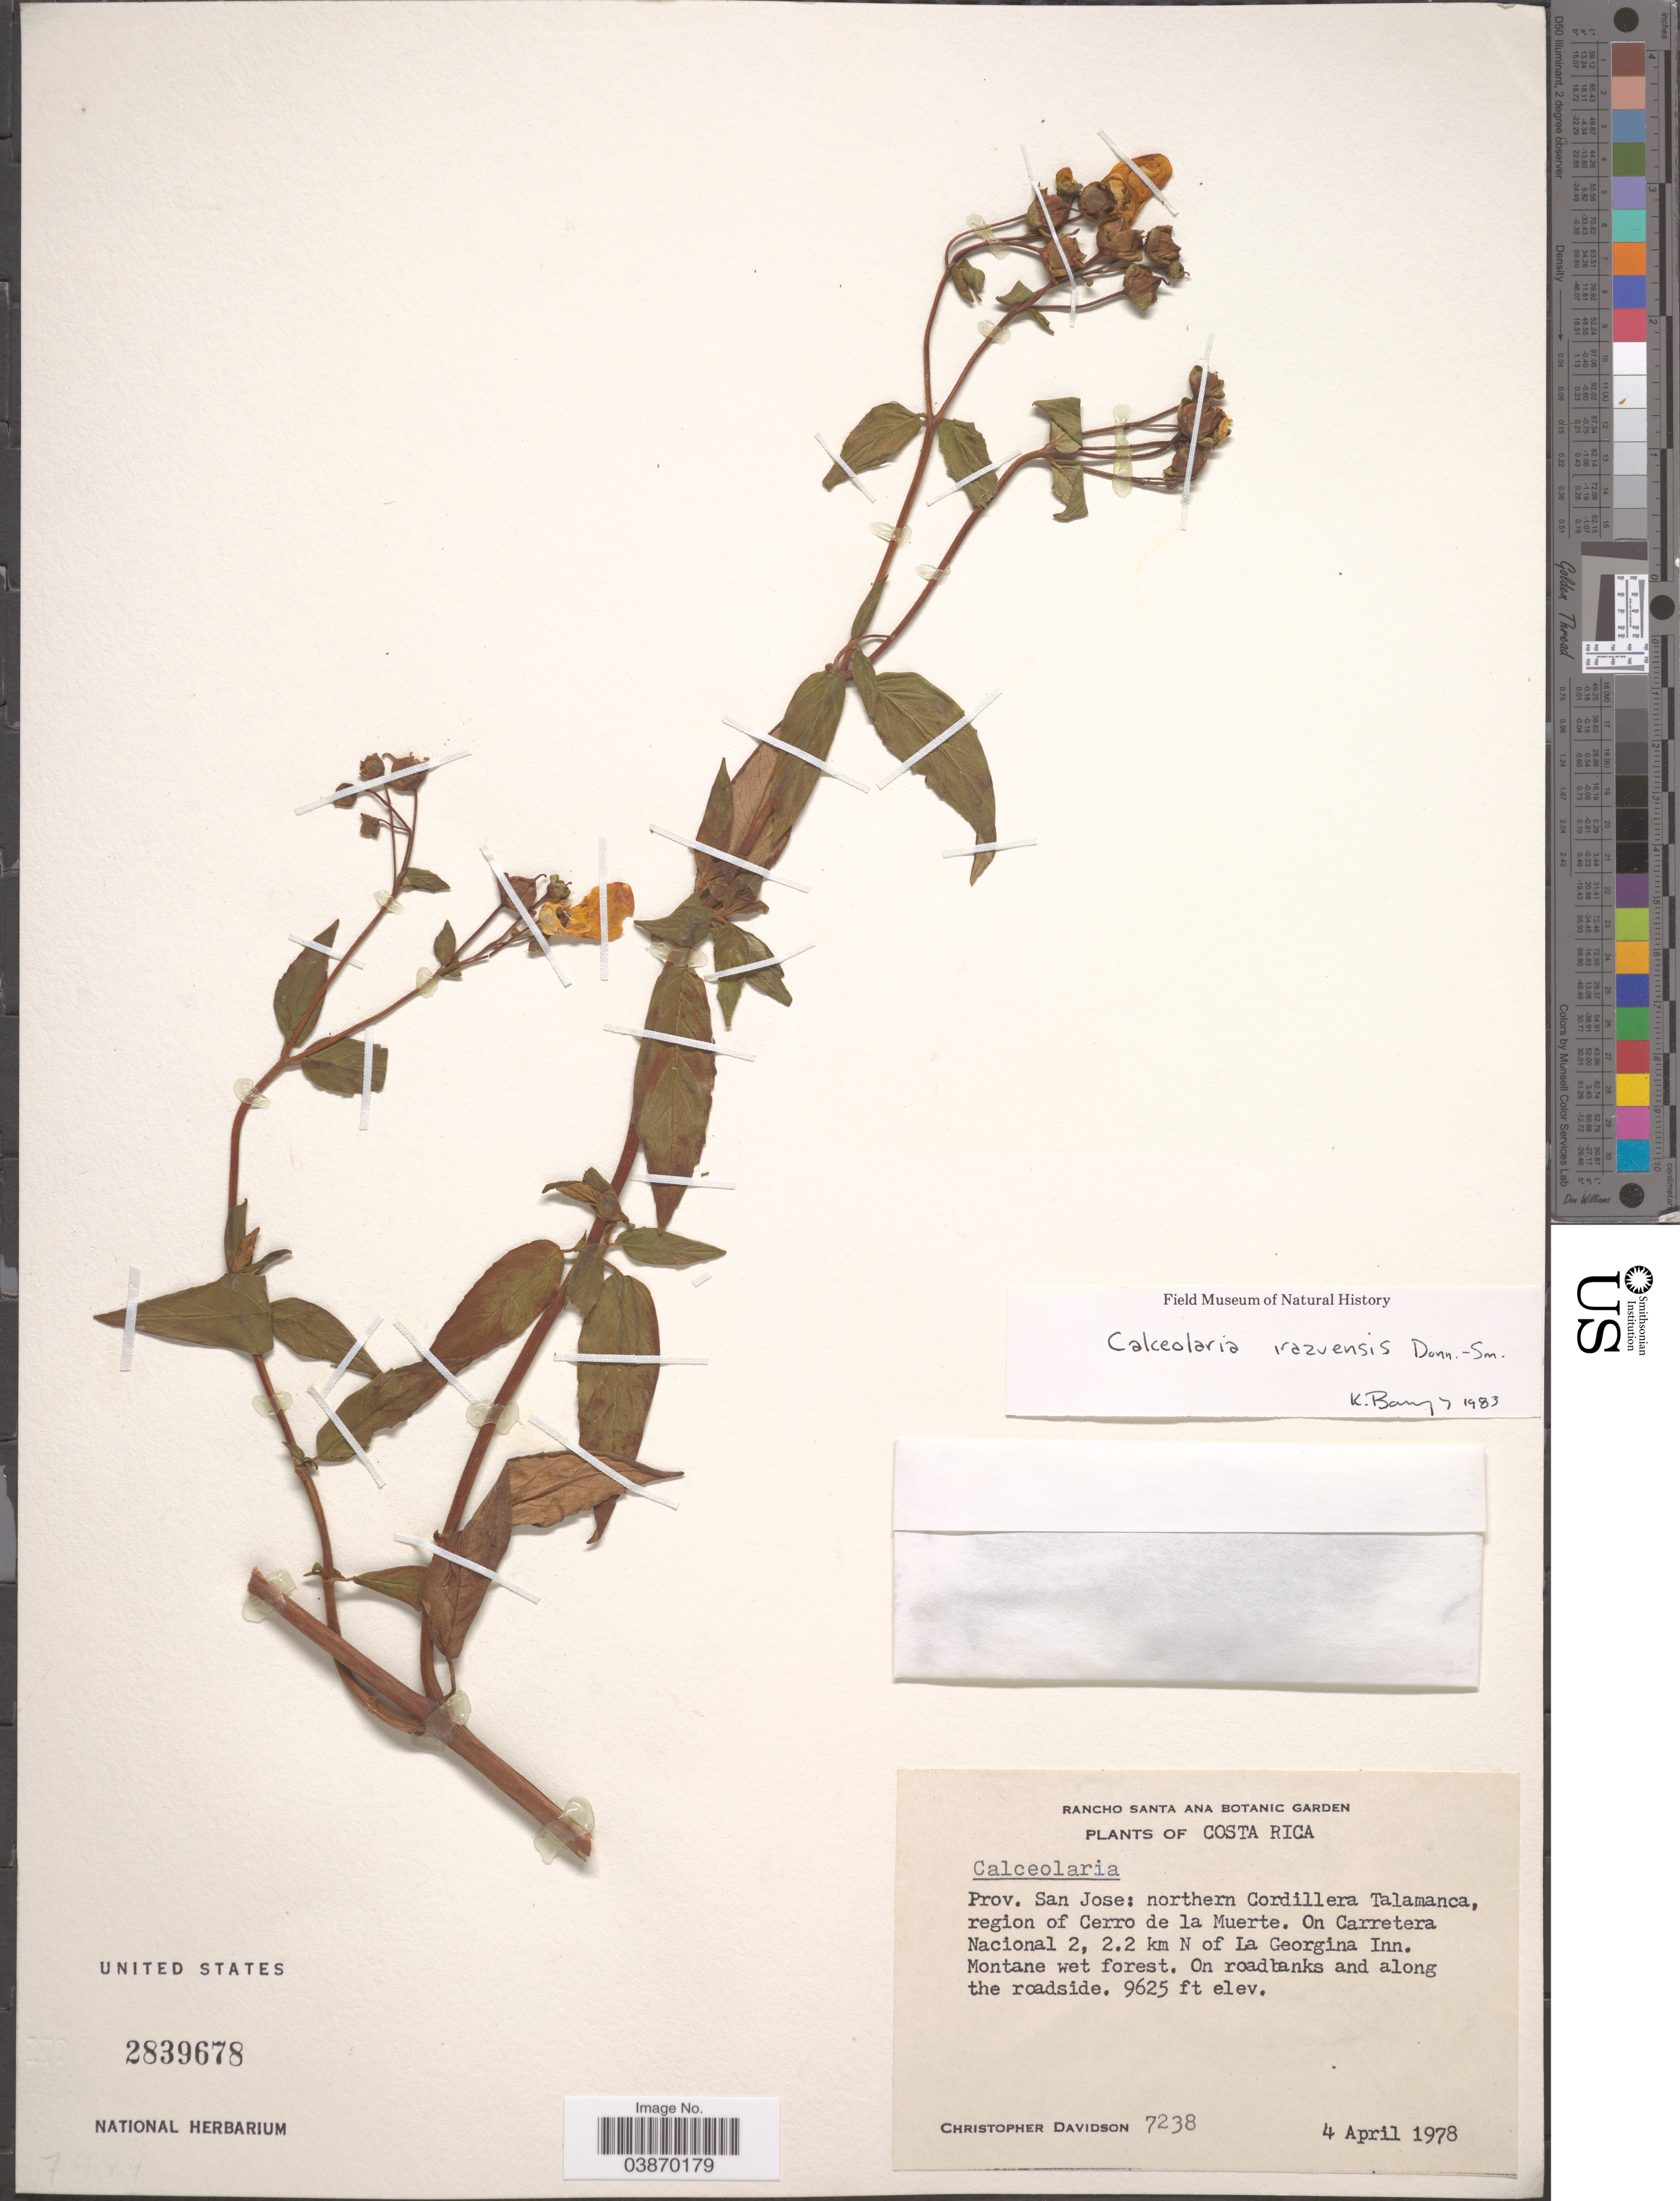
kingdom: Plantae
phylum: Tracheophyta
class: Magnoliopsida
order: Lamiales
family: Calceolariaceae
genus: Calceolaria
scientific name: Calceolaria irazuensis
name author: Donn. Sm.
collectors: C. Davidson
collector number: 7238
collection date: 1978-04-04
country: Costa Rica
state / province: San José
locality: Northern Cordillera Talamanca, region of Cerro de la Muerte. On Carretera Nacional 2, 2.2 km N of La Georgina Inn.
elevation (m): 2934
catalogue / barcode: US 2839678